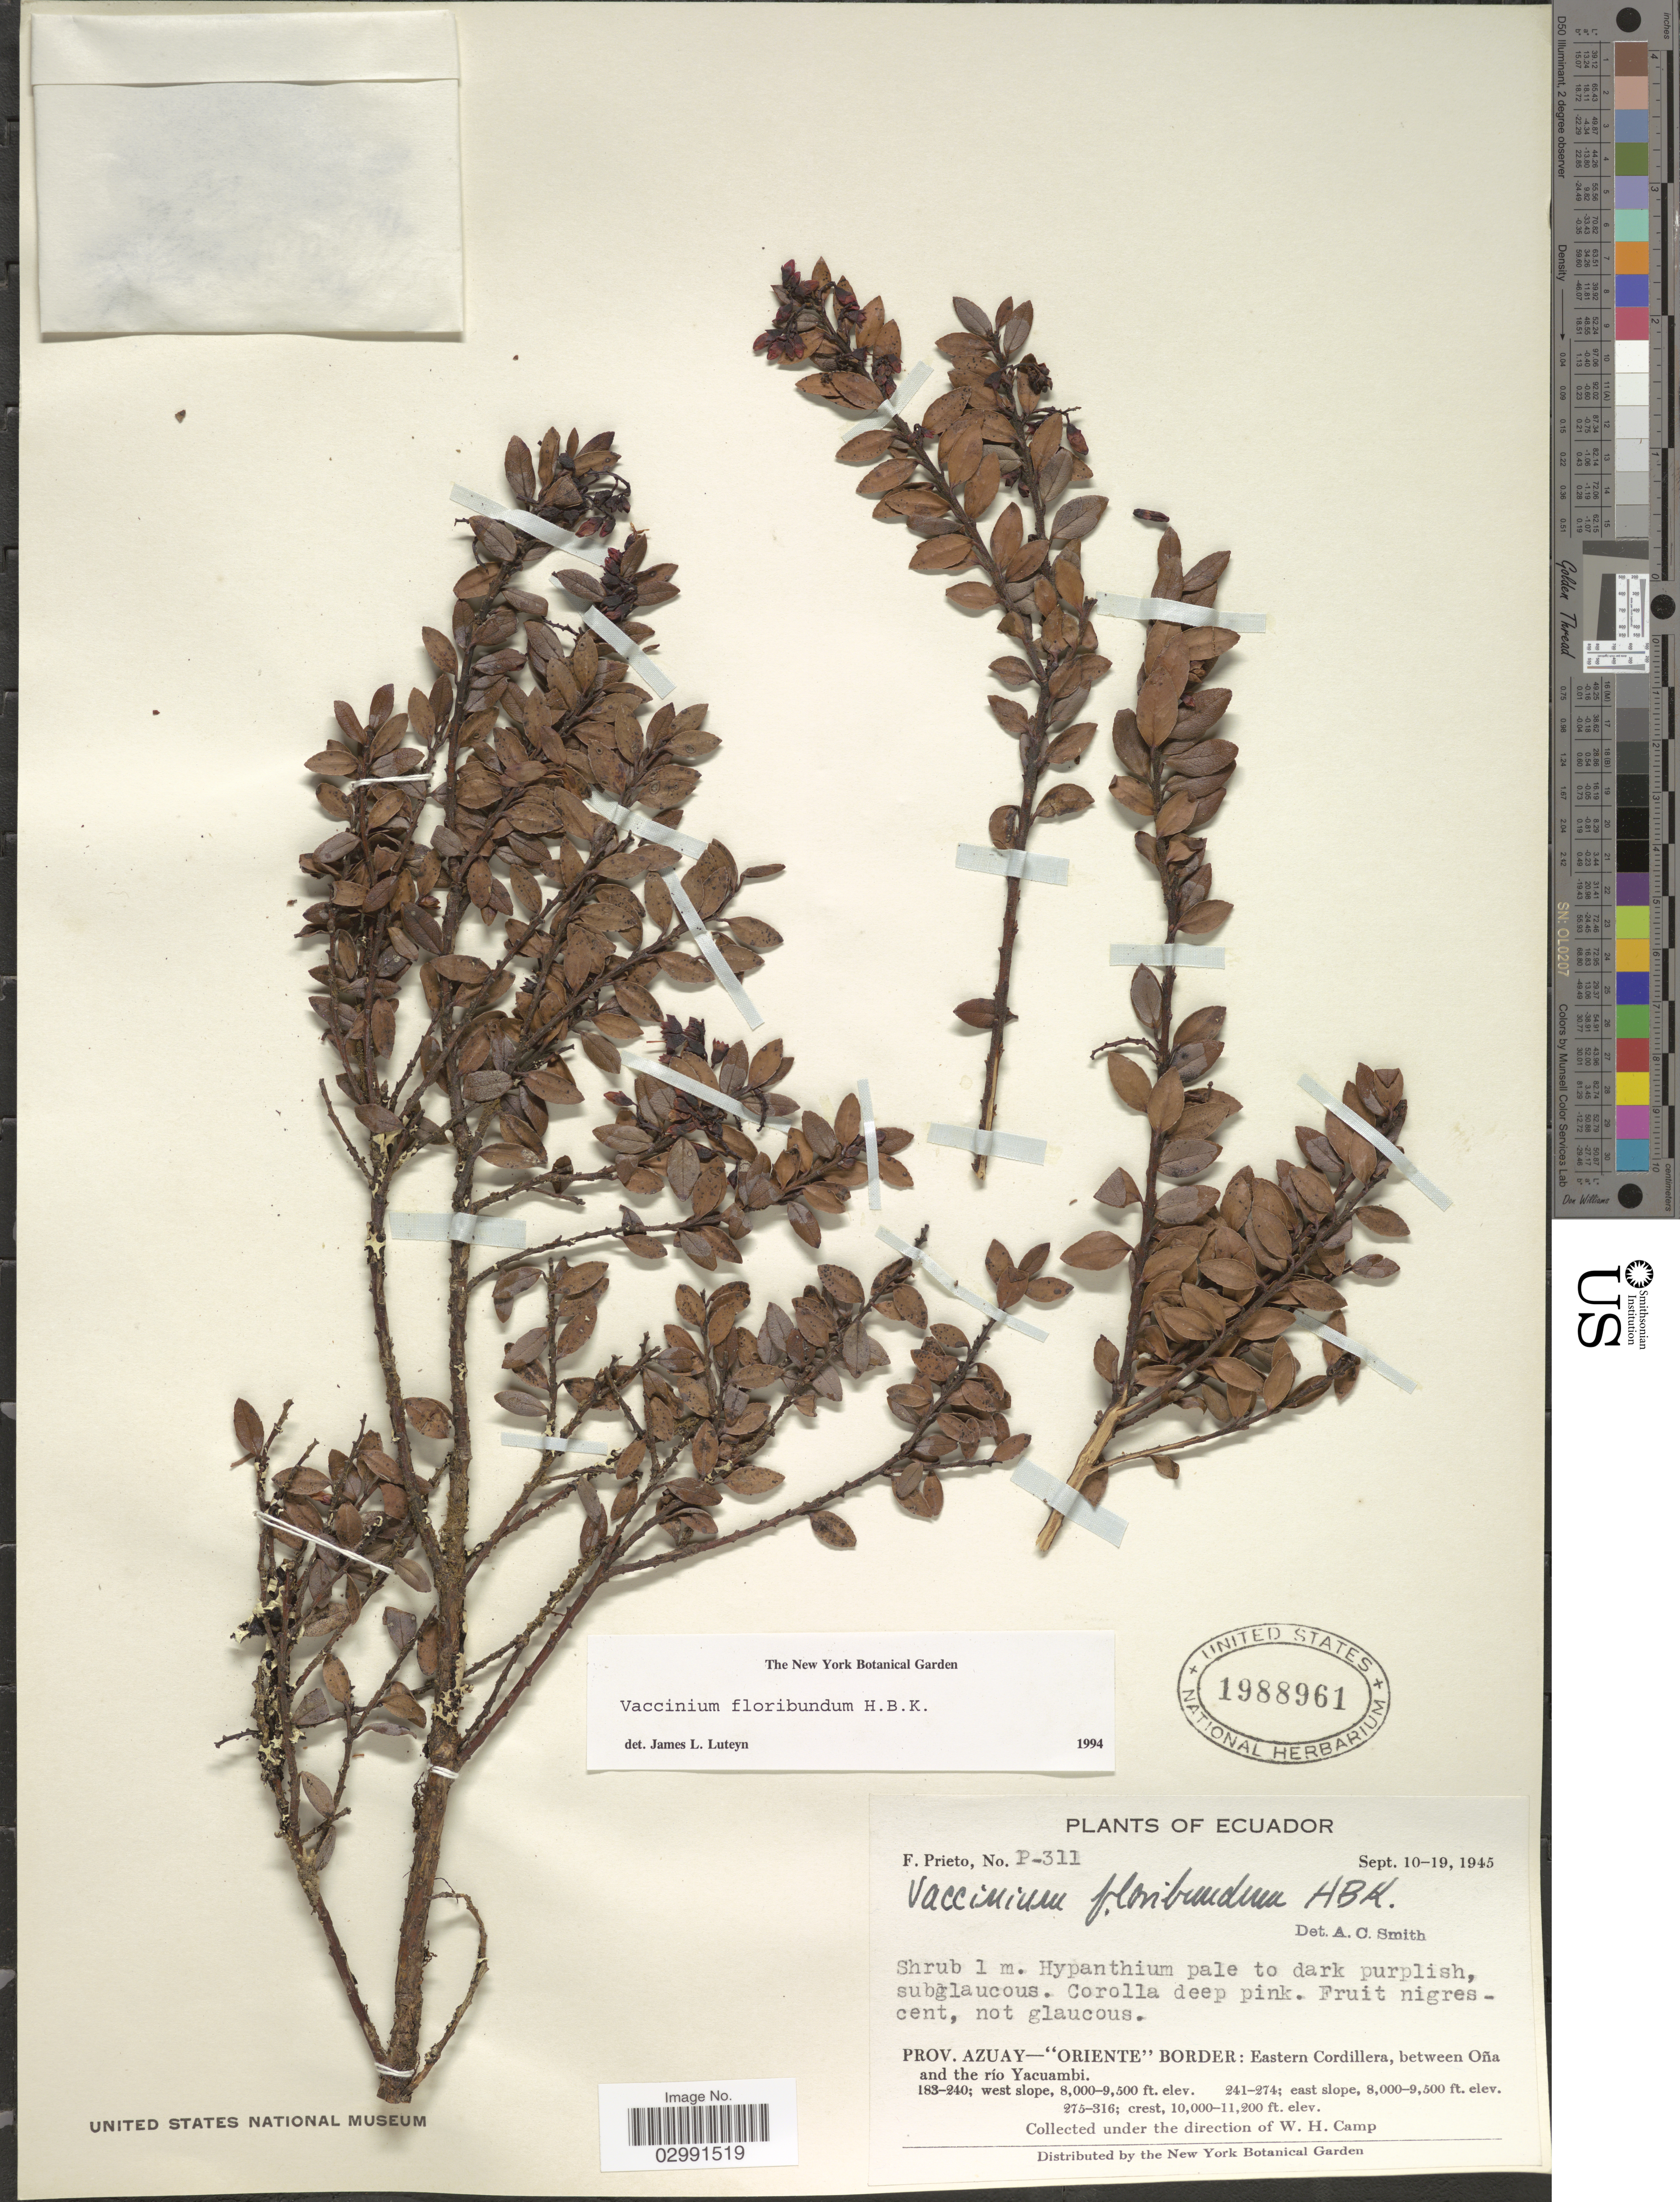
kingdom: Plantae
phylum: Tracheophyta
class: Magnoliopsida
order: Ericales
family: Ericaceae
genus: Vaccinium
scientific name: Vaccinium floribundum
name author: Kunth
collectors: F. Prieto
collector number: P-311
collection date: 1945-09-10/1945-09-19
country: Ecuador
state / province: Azuay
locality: Oriente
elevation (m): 3048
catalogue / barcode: US 1988961